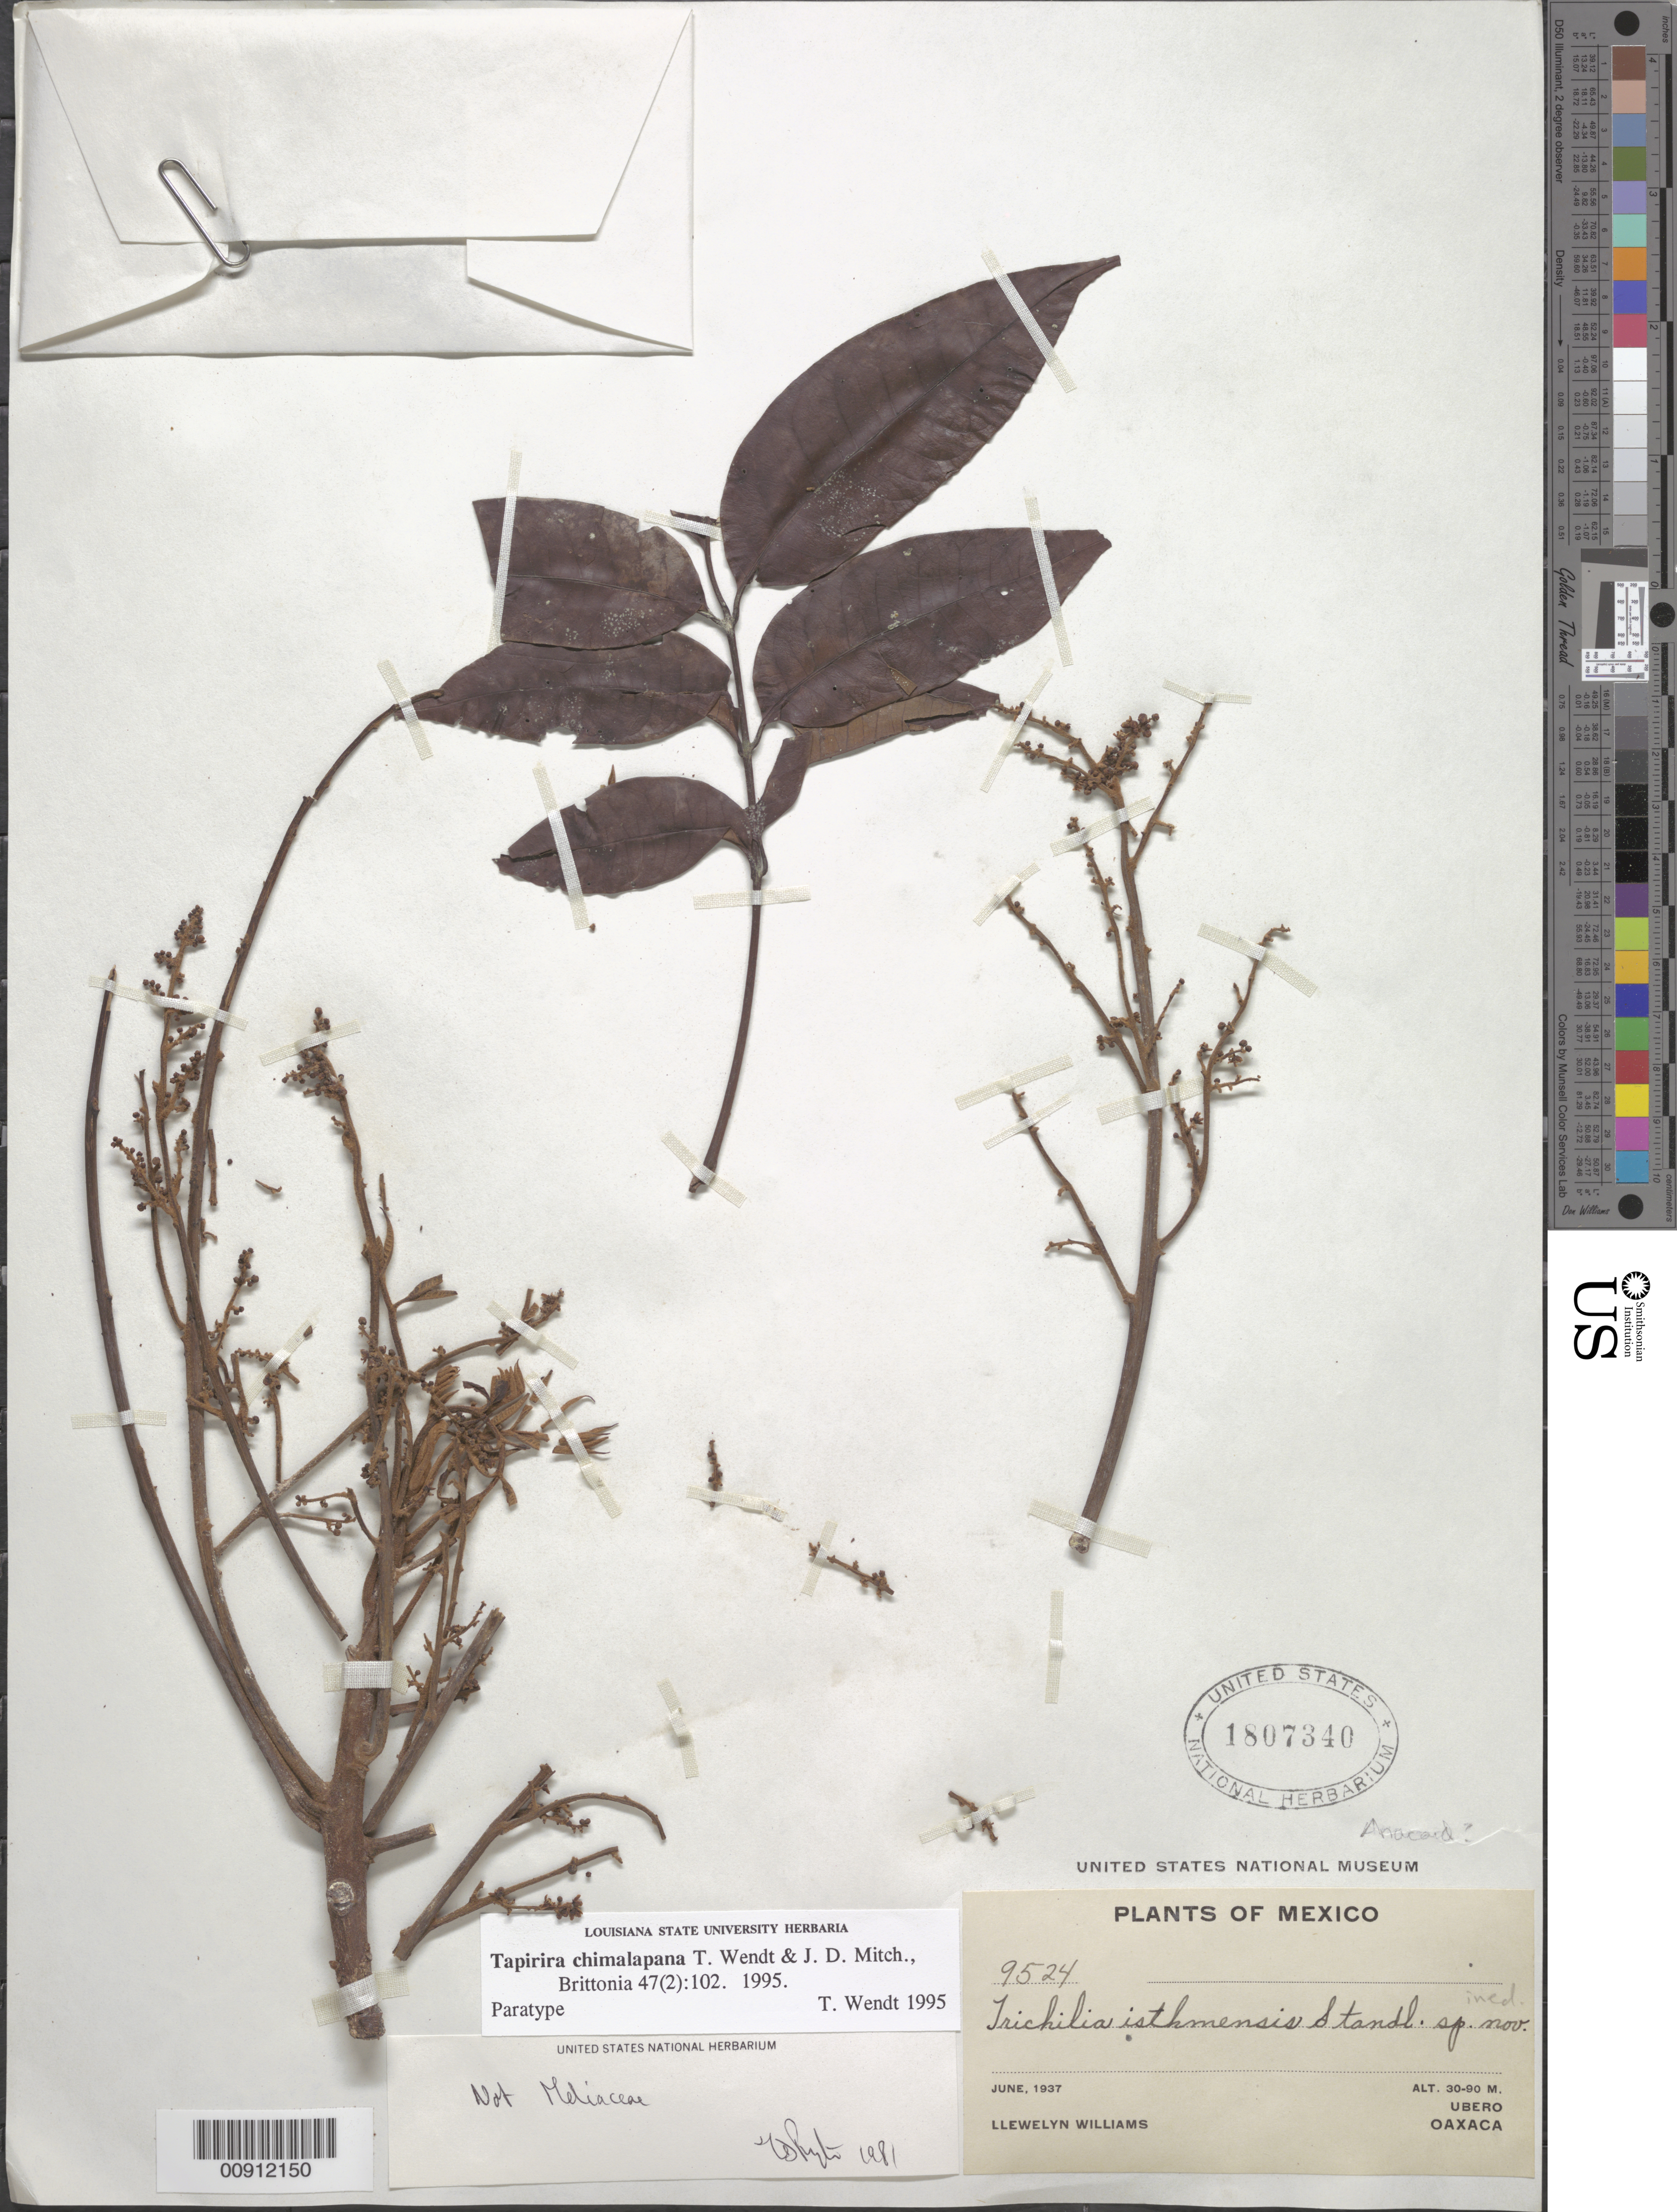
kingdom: Plantae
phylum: Tracheophyta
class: Magnoliopsida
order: Sapindales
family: Anacardiaceae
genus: Tapirira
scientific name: Tapirira chimalapana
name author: T. Wendt & J.D. Mitch.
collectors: L. Williams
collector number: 9524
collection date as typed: Jun 1937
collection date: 1937-06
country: Mexico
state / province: Oaxaca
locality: Ubero, Oaxaca.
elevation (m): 90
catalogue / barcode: US 1807340